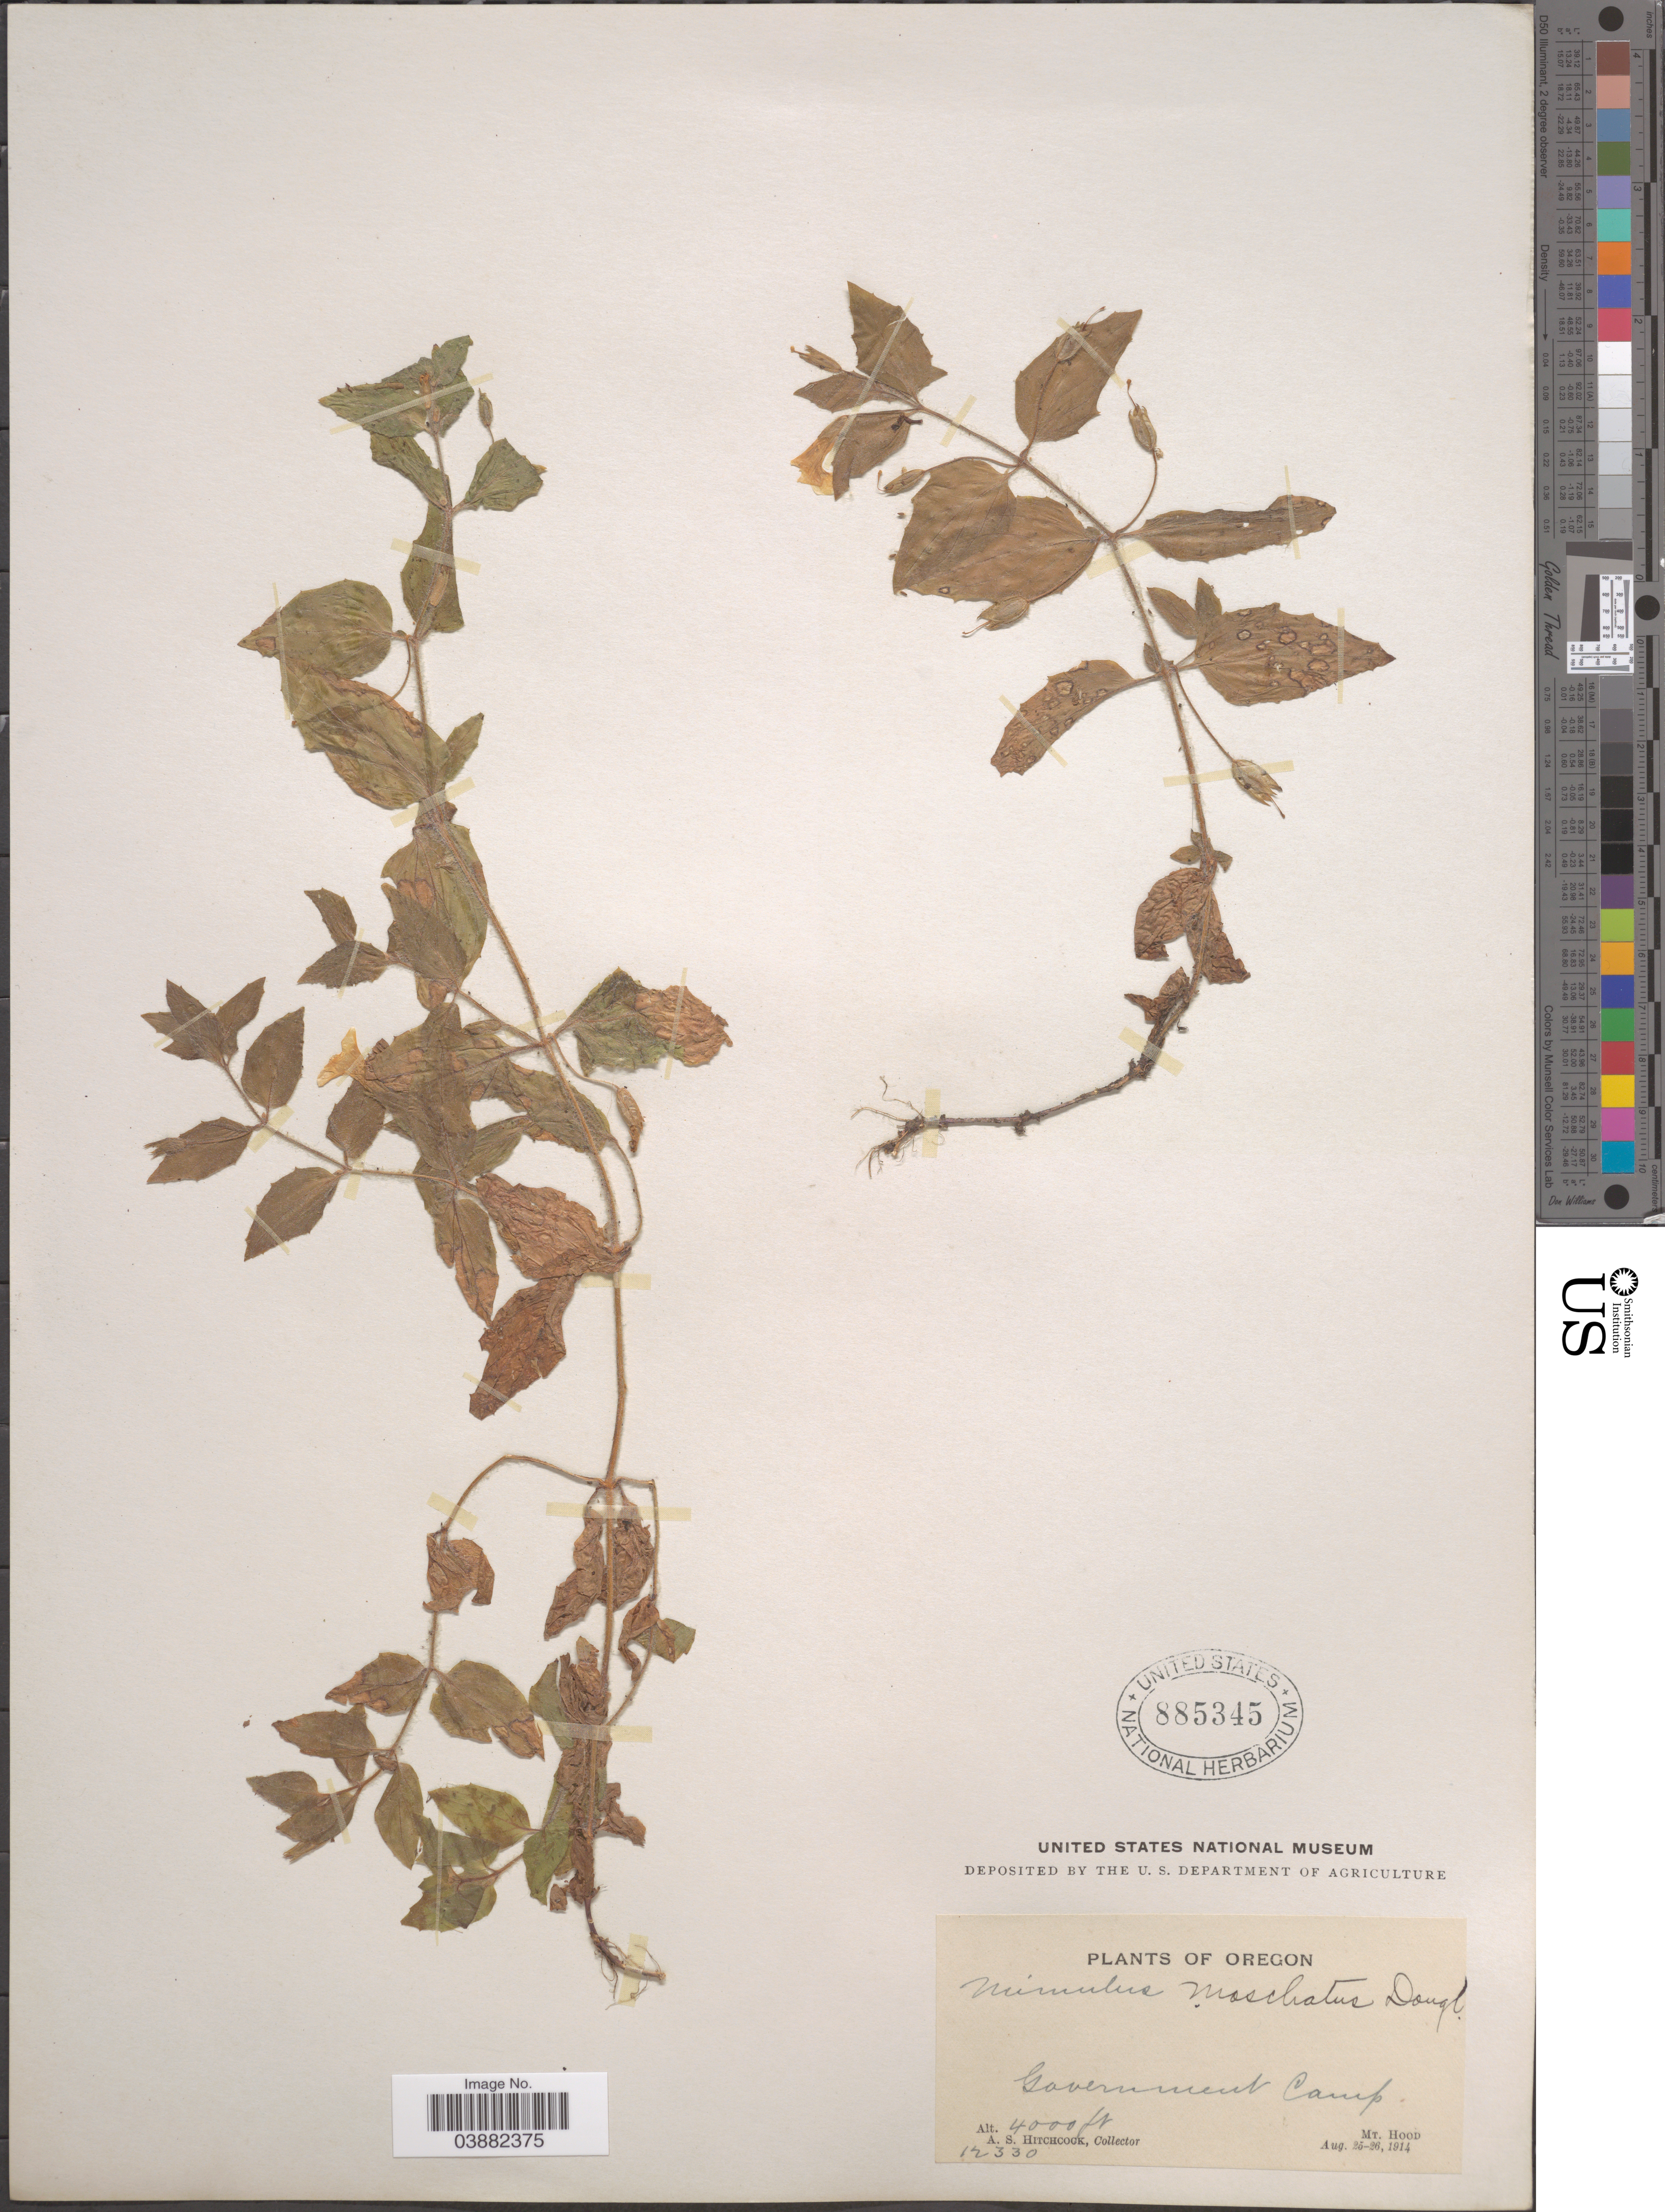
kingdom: Plantae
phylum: Tracheophyta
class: Magnoliopsida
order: Lamiales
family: Phrymaceae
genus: Mimulus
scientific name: Mimulus moschatus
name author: Douglas ex Lindl.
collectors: A. S. Hitchcock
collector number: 12330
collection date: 1914-08-25/1914-08-26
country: United States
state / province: Oregon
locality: Government Camp. Mt. Hood.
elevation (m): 1219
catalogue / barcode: US 885345